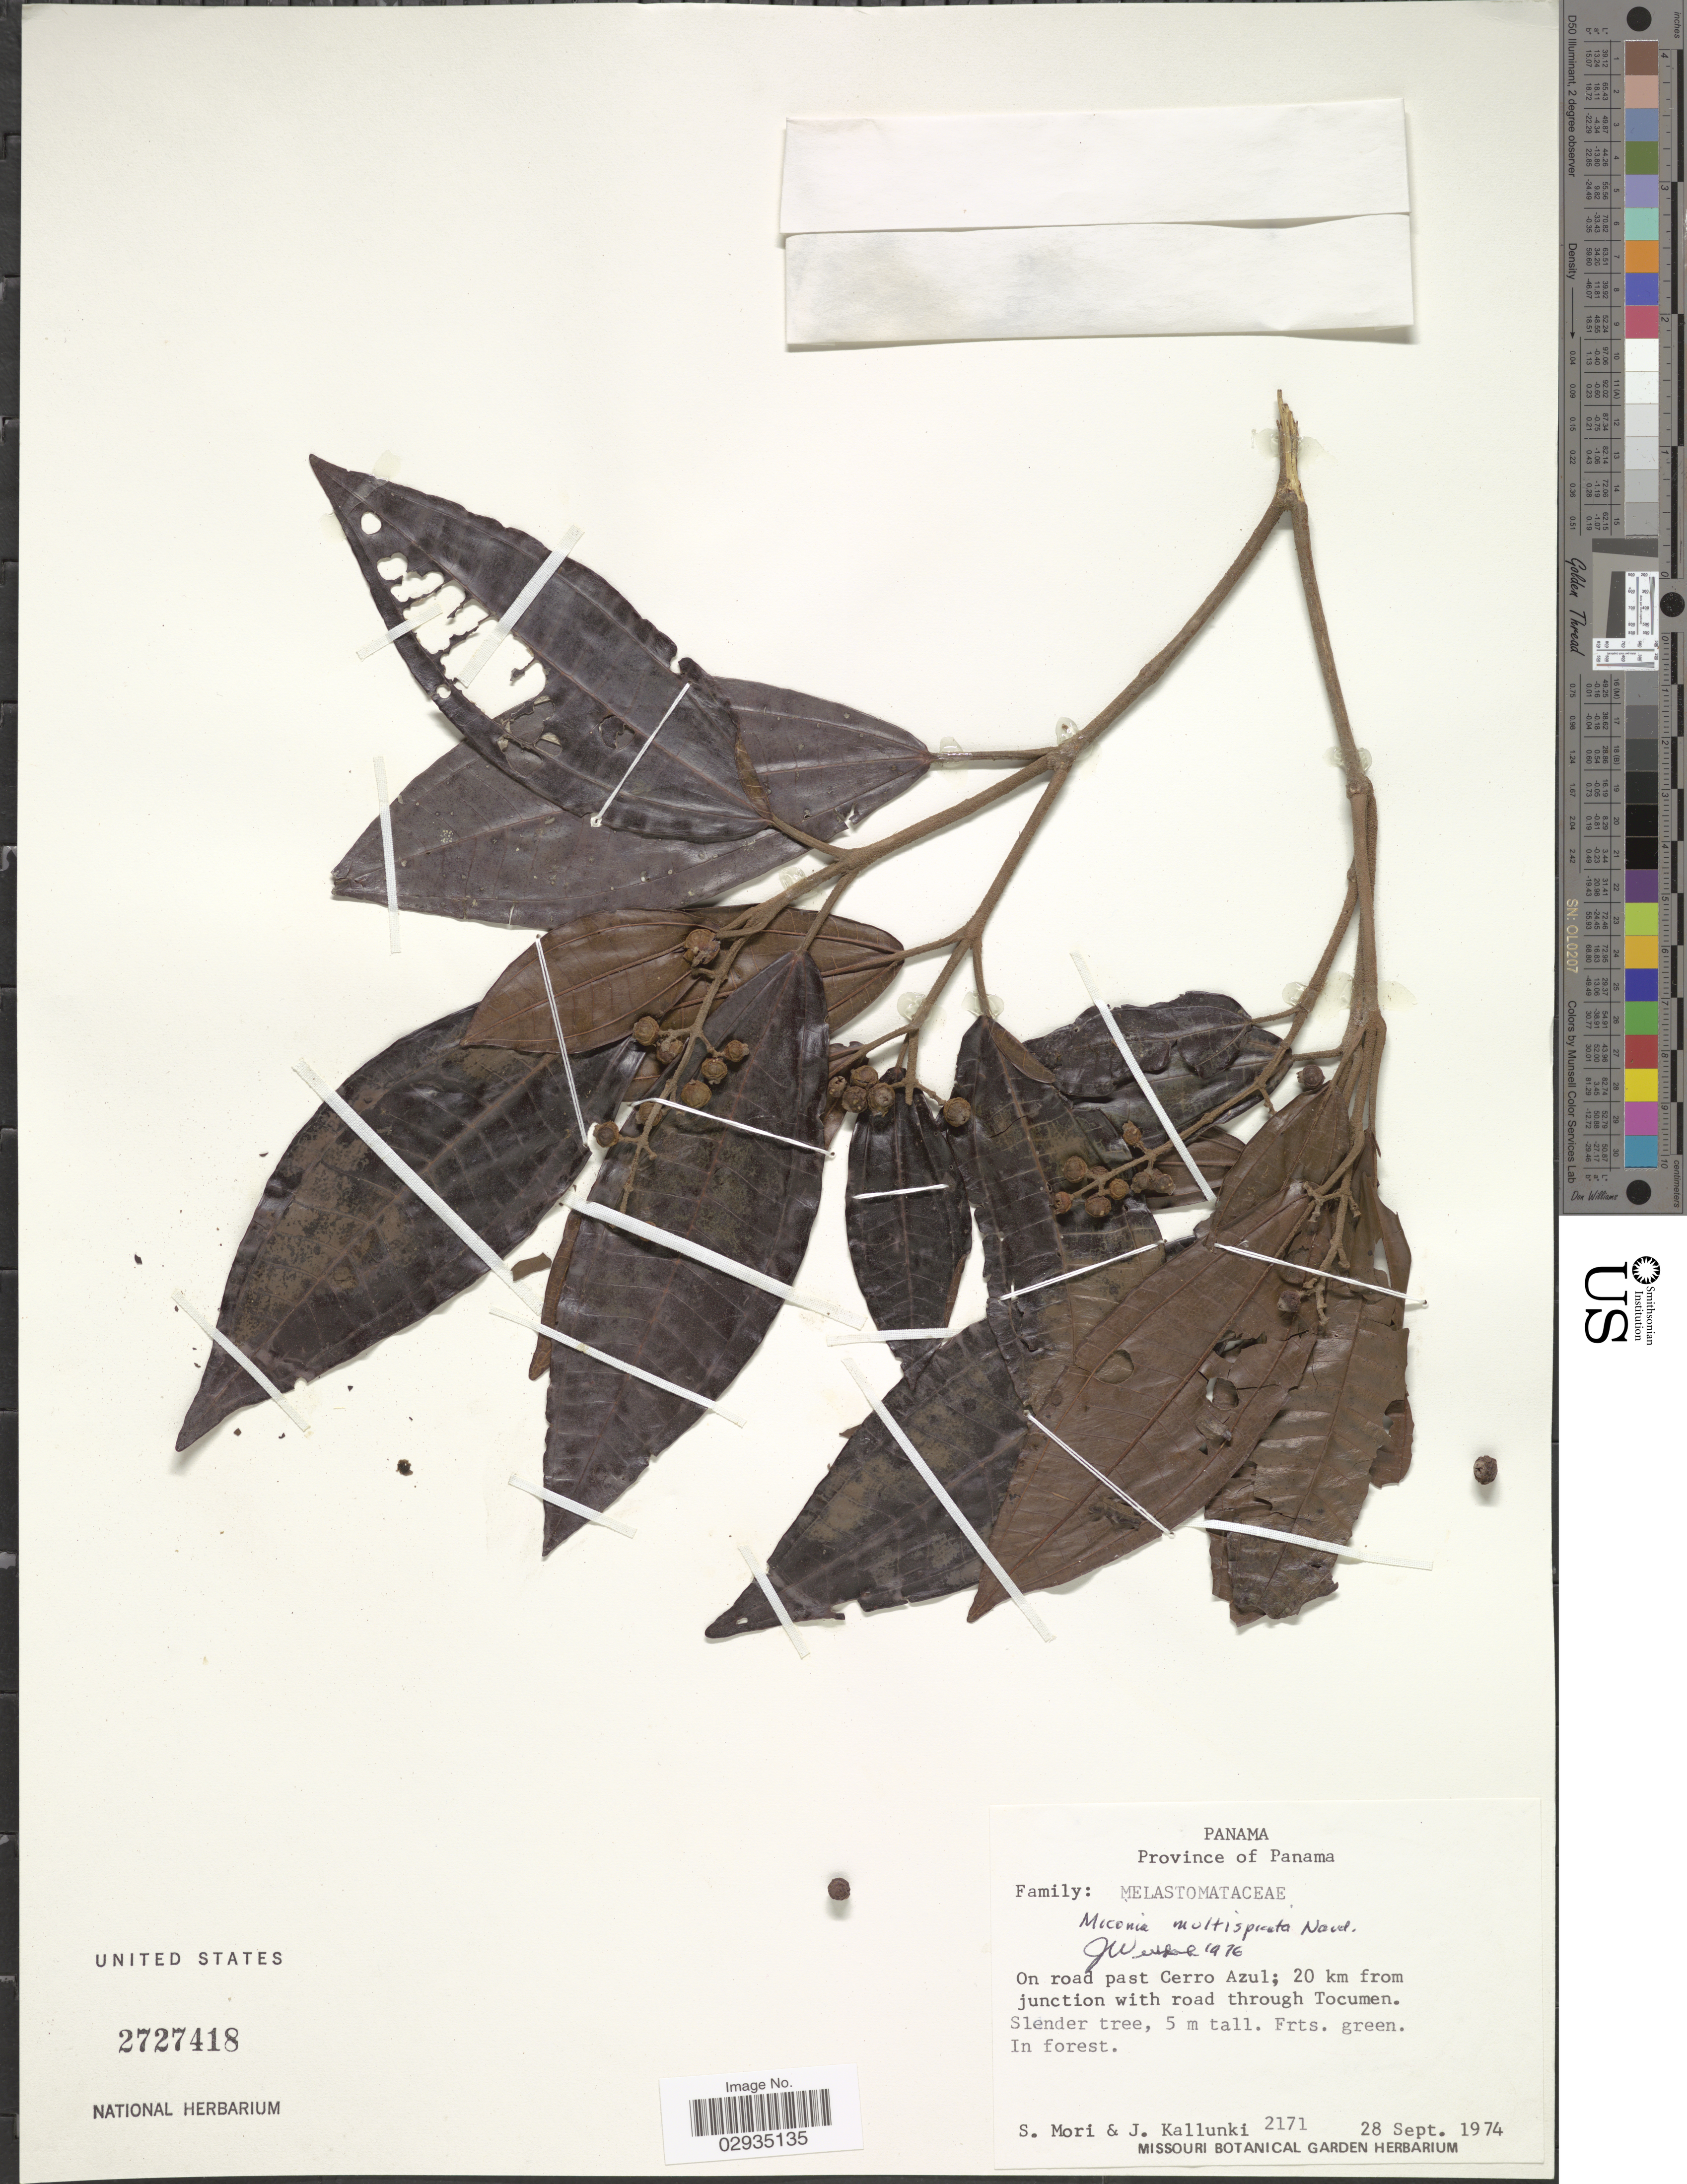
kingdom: Plantae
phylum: Tracheophyta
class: Magnoliopsida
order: Myrtales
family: Melastomataceae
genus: Miconia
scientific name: Miconia multispicata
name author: Naudin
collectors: S. Mori & J. Kallunki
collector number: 2171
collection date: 1974-09-28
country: Panama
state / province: Panamá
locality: On road past Cerro Azul; 20 km from junction with road through Tocumen. In forest.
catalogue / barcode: US 2727418